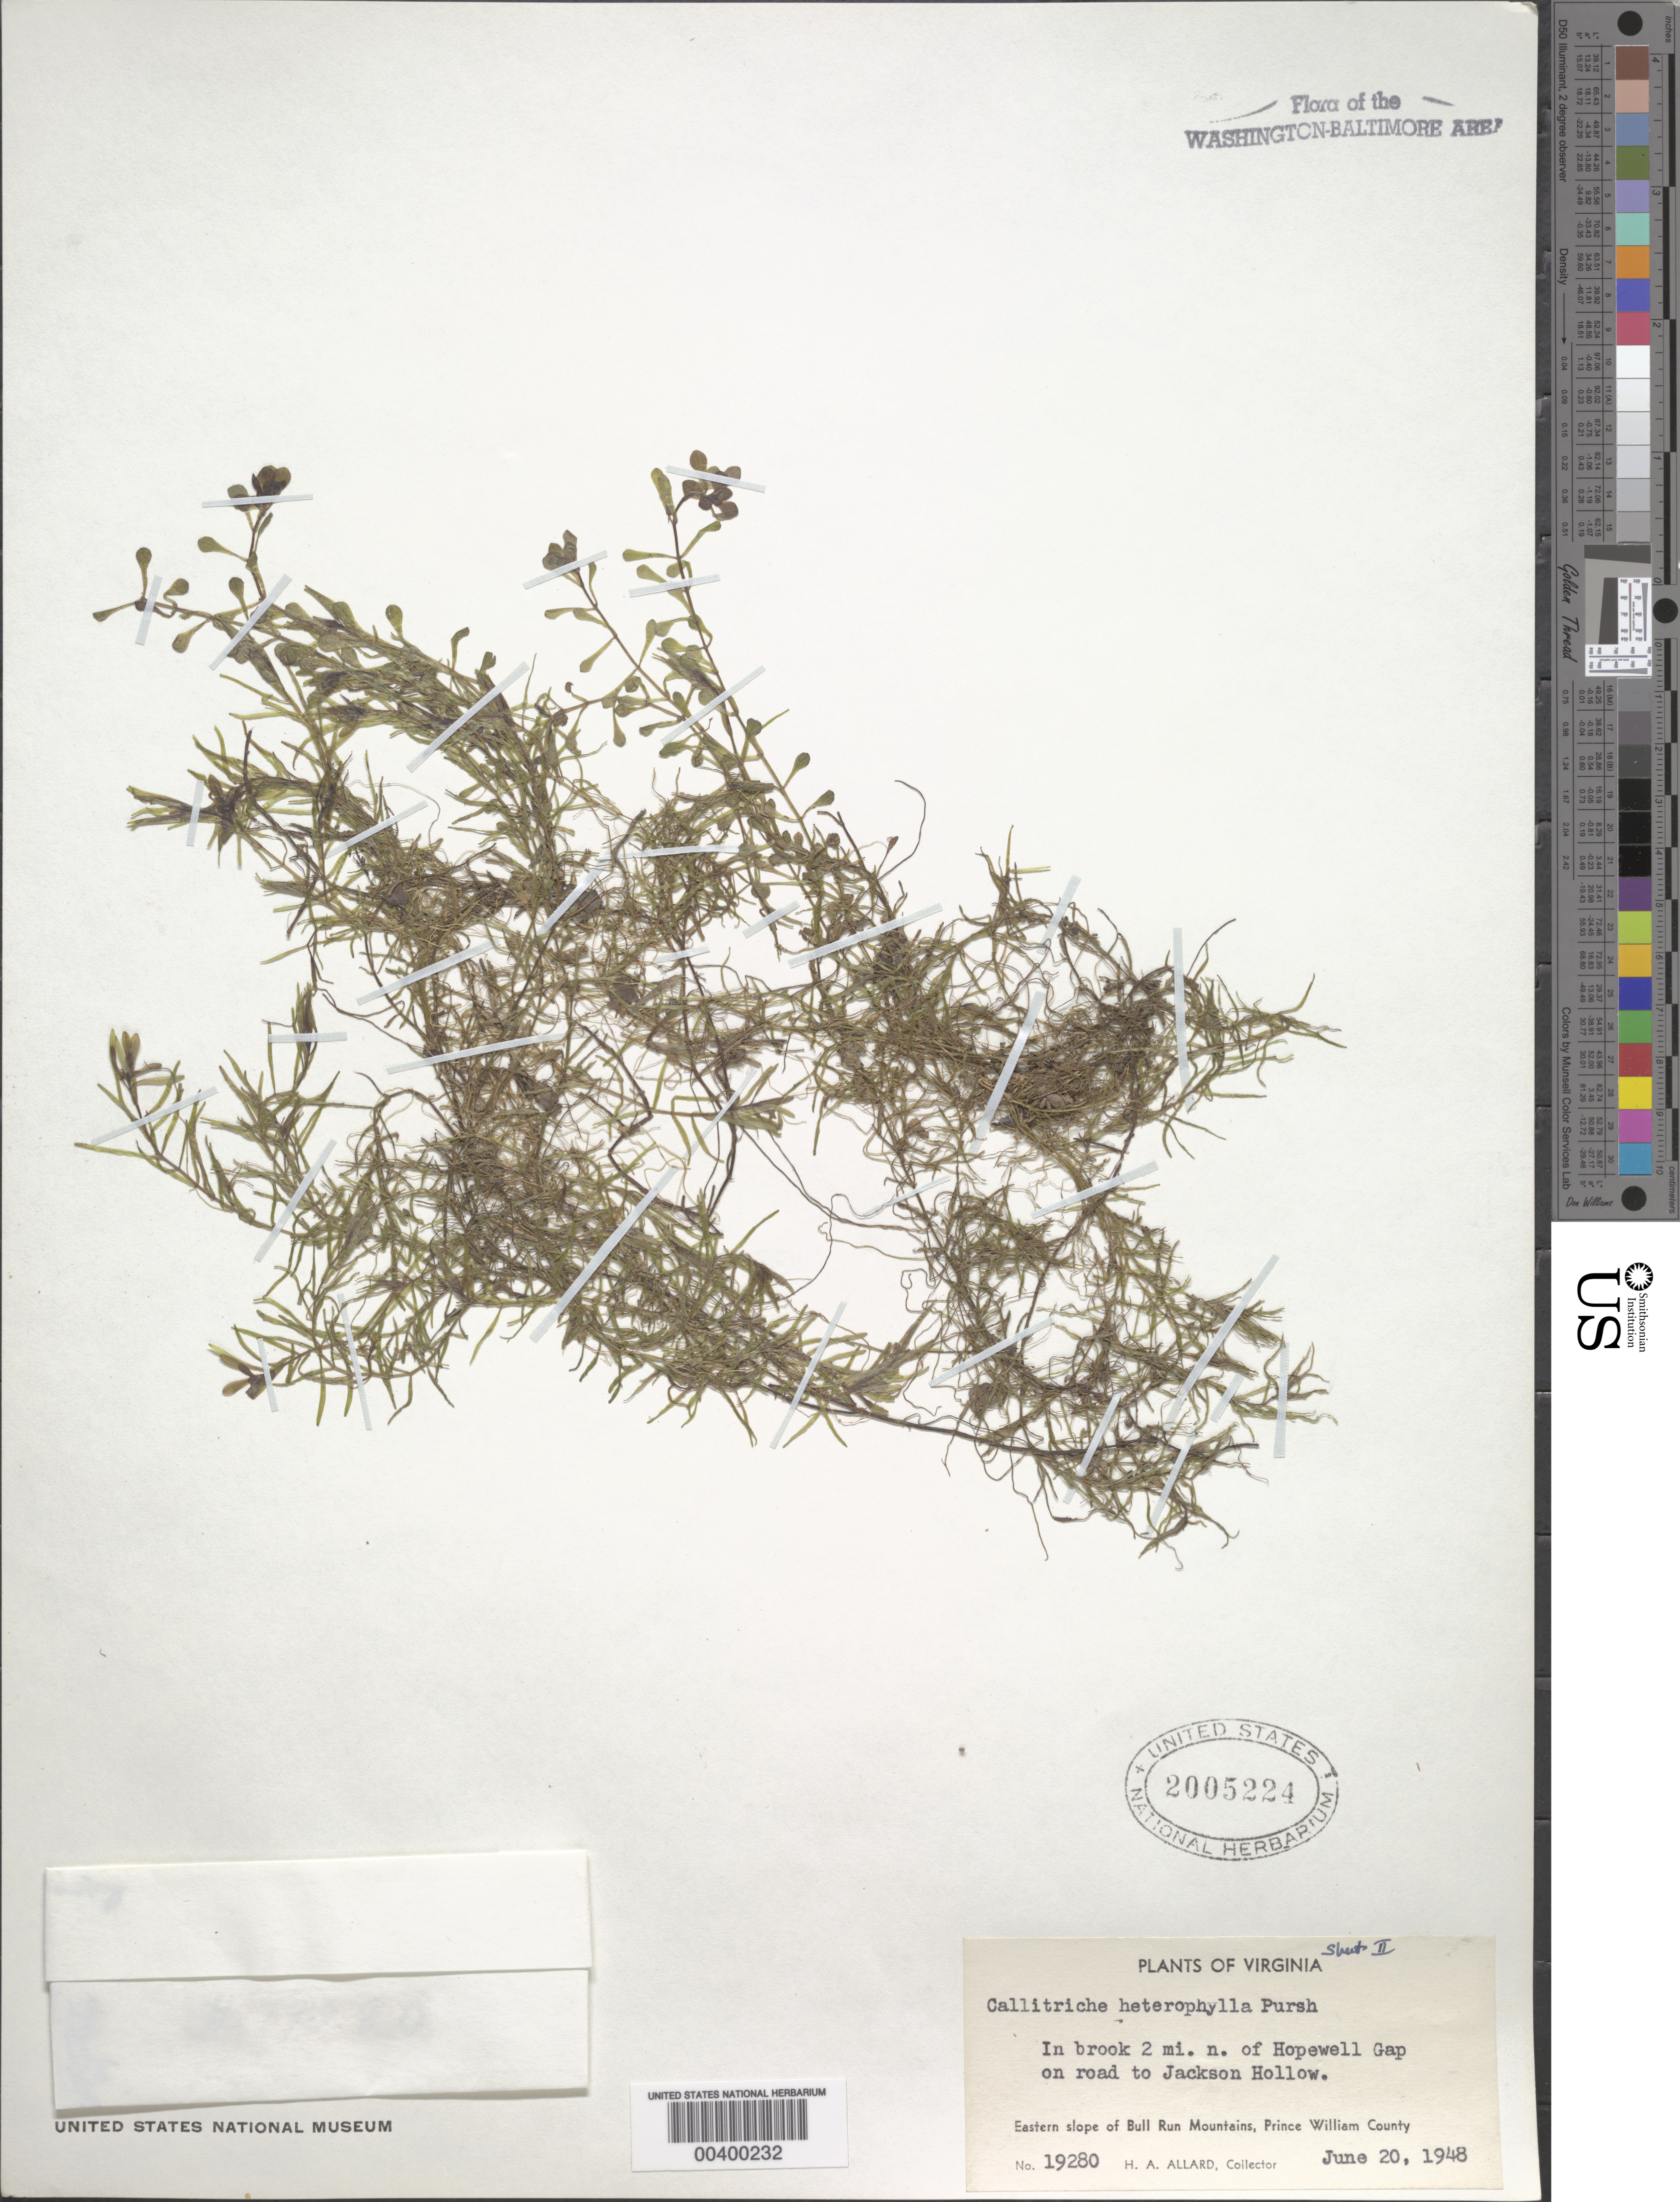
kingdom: Plantae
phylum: Tracheophyta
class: Magnoliopsida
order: Lamiales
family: Plantaginaceae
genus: Callitriche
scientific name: Callitriche heterophylla Pursh emend. Darby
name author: Pursh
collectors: H. A. Allard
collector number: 19280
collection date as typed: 20 Jun 1948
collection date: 1948-06-20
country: United States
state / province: Virginia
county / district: Prince William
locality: Jackson Hollow, north of Hopewell Gap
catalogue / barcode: US 2005224